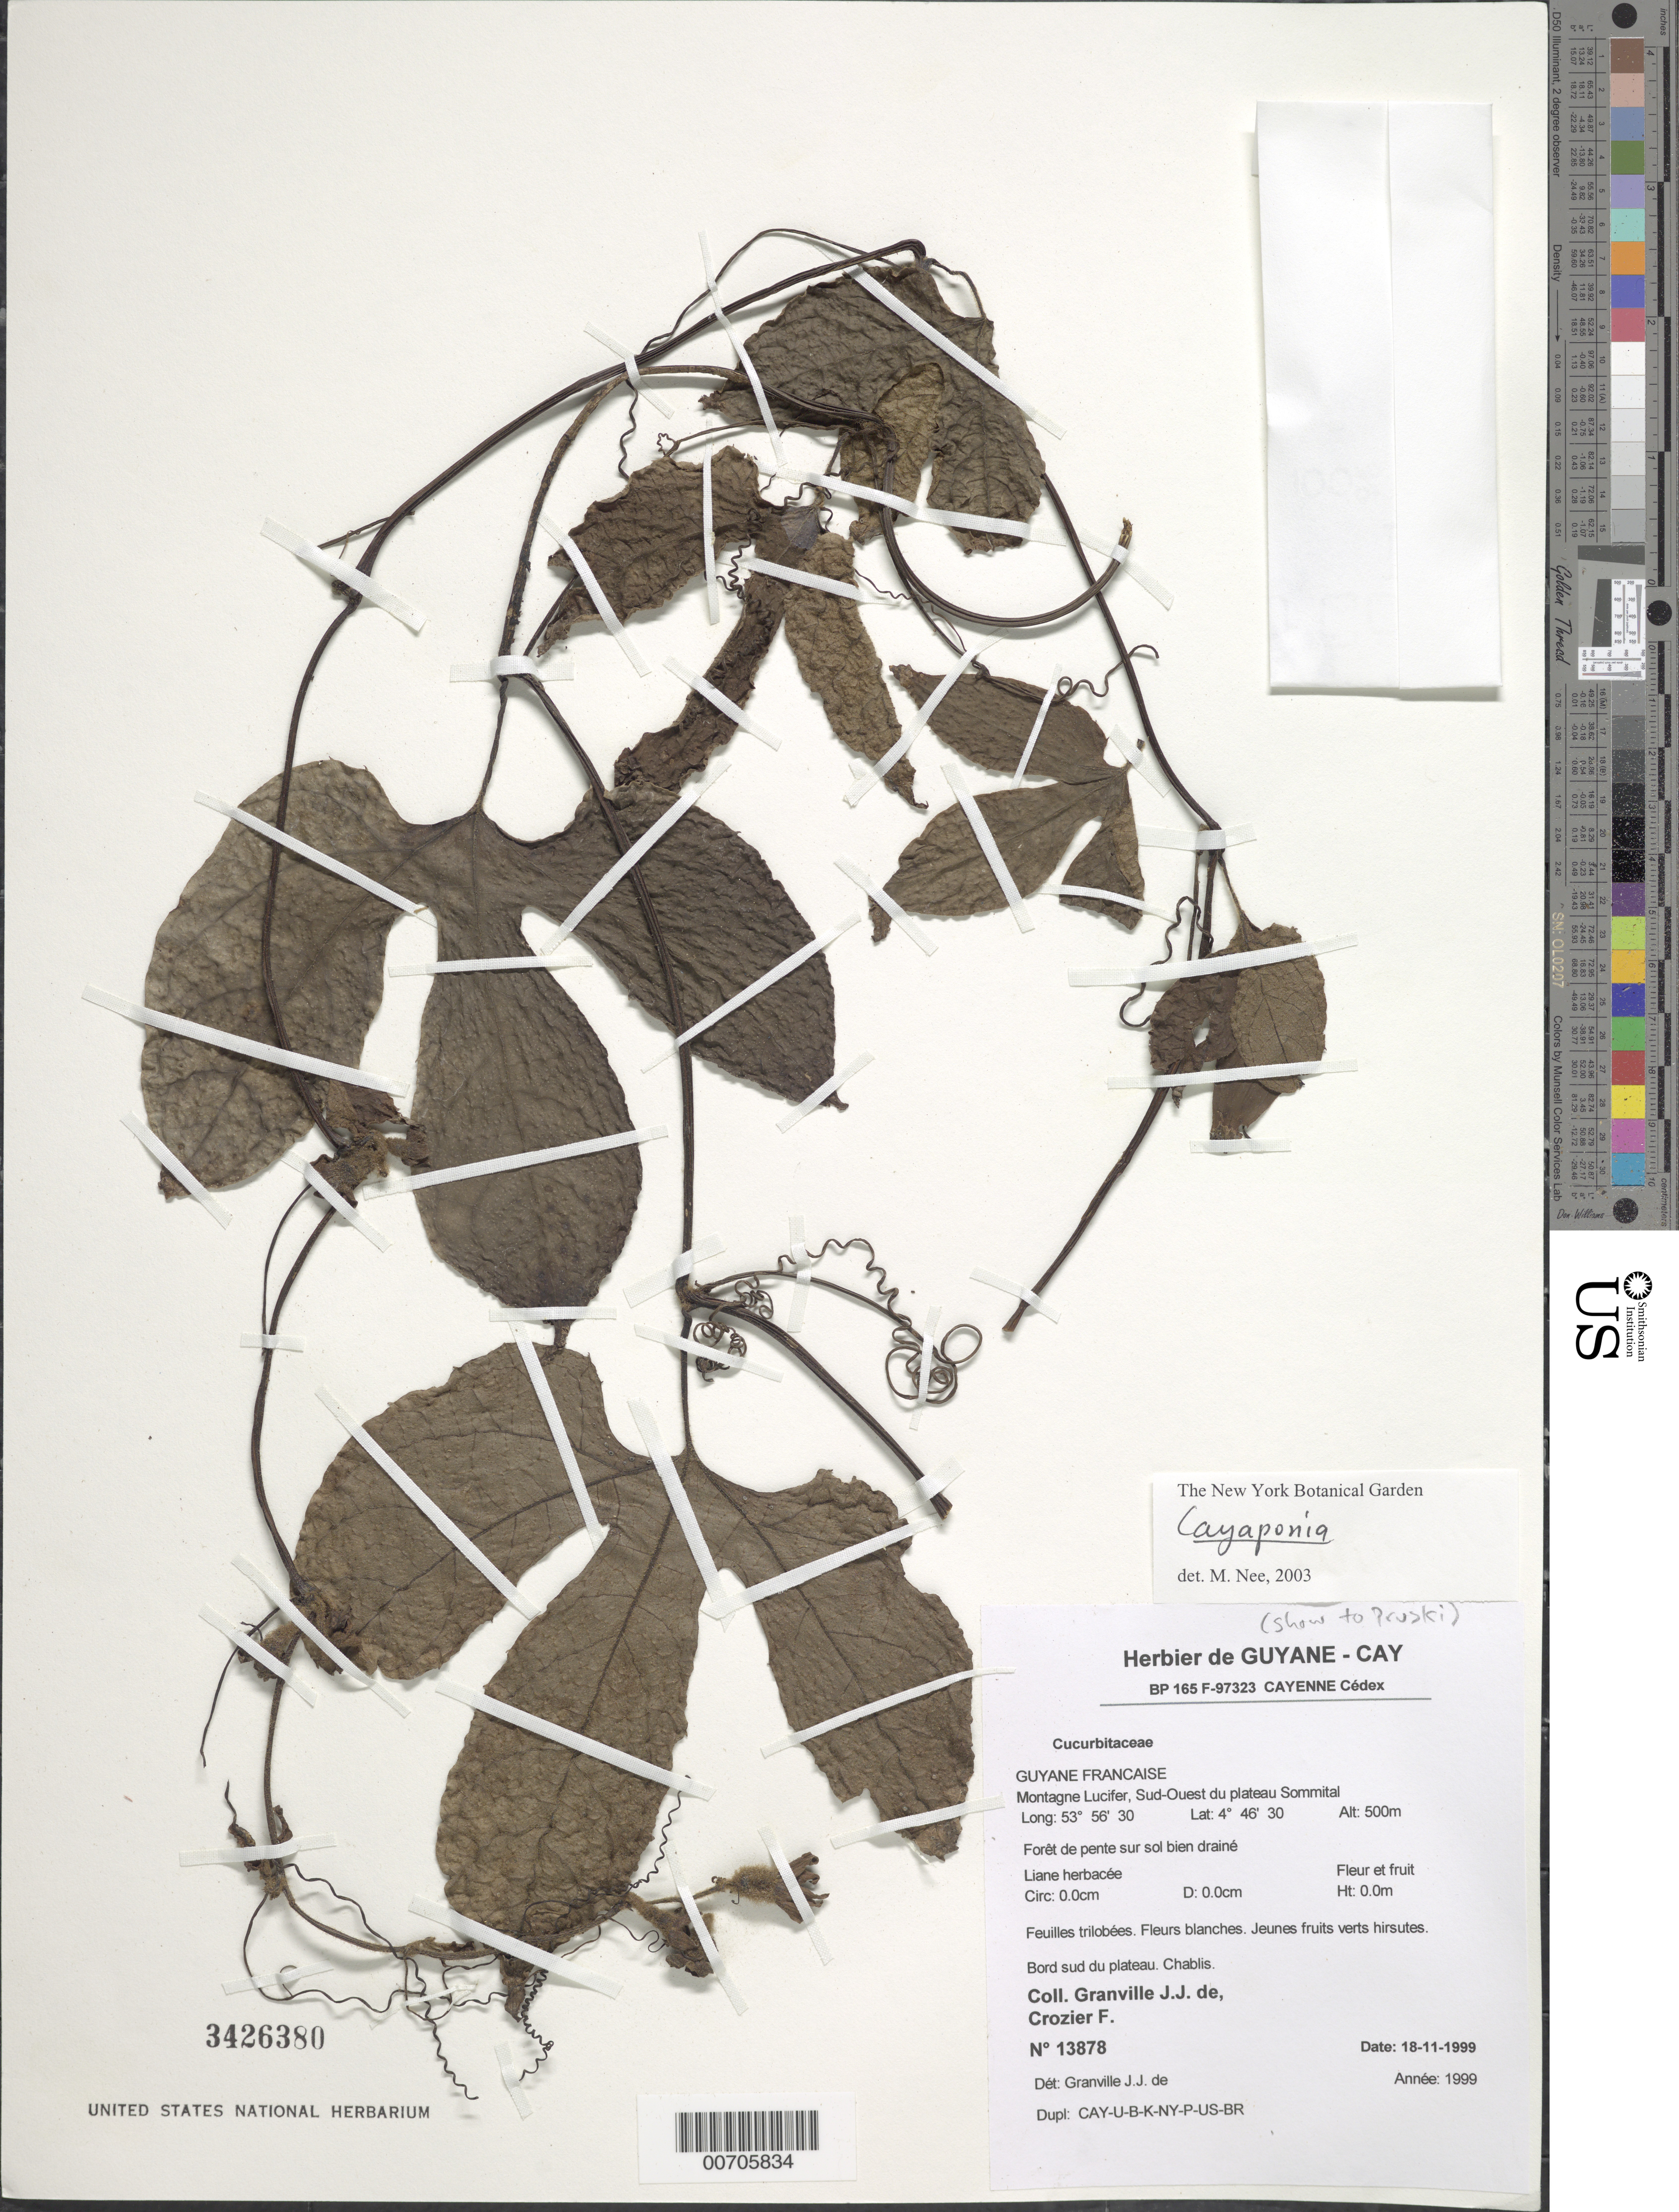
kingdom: Plantae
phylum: Tracheophyta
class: Magnoliopsida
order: Cucurbitales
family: Cucurbitaceae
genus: Cayaponia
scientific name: Cayaponia peruviana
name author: (Poepp. & Endl.) Cogn.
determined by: Nee, Michael H.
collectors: J.-J. de Granville & F. Crozier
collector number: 13878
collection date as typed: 18-Nov-99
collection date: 1999-11-18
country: French Guiana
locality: Montagne Lucifer, Sud-Ouest du plateau Sommital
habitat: Forêt de pente sur sol bien draine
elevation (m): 500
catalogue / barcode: US 3426380